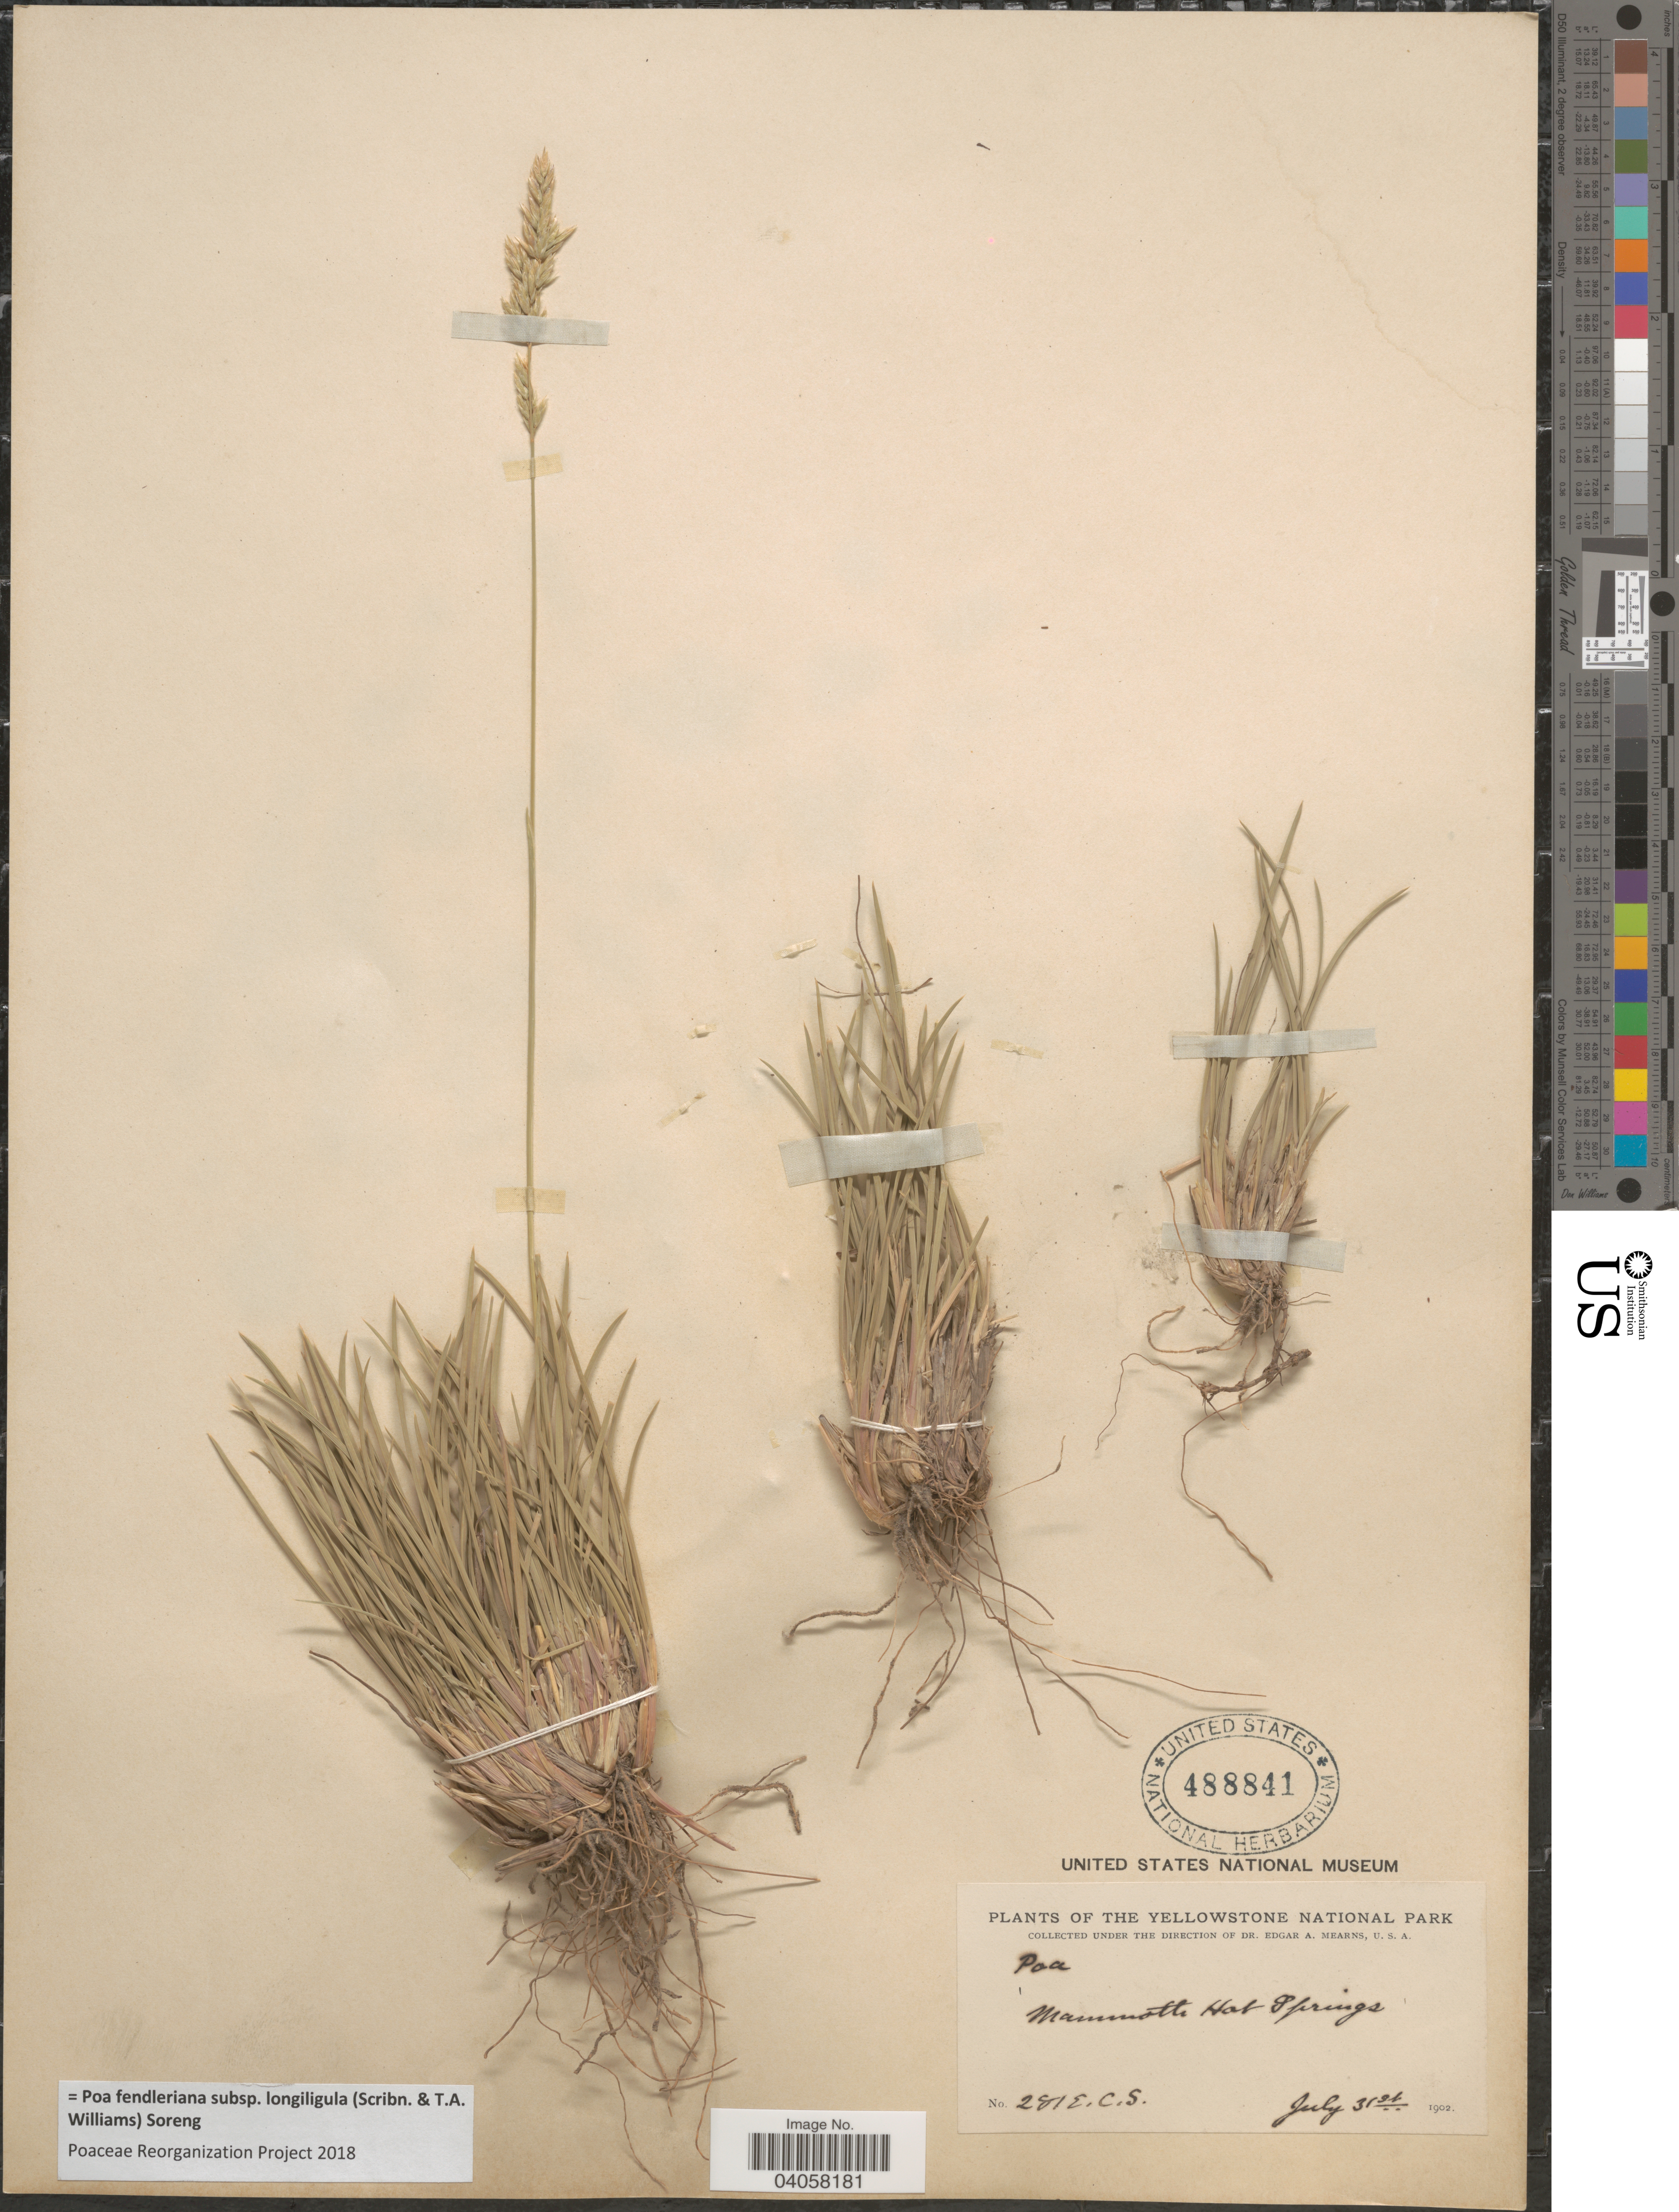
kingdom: Plantae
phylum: Tracheophyta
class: Liliopsida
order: Poales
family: Poaceae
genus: Poa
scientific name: Poa fendleriana subsp. longiligula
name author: (Scribn. & T.A. Williams) Soreng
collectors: E. C. Smith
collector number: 281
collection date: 1902-07-31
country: United States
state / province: Wyoming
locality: The Yellowstone National Park. Mammoth Hot Springs.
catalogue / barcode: US 488841